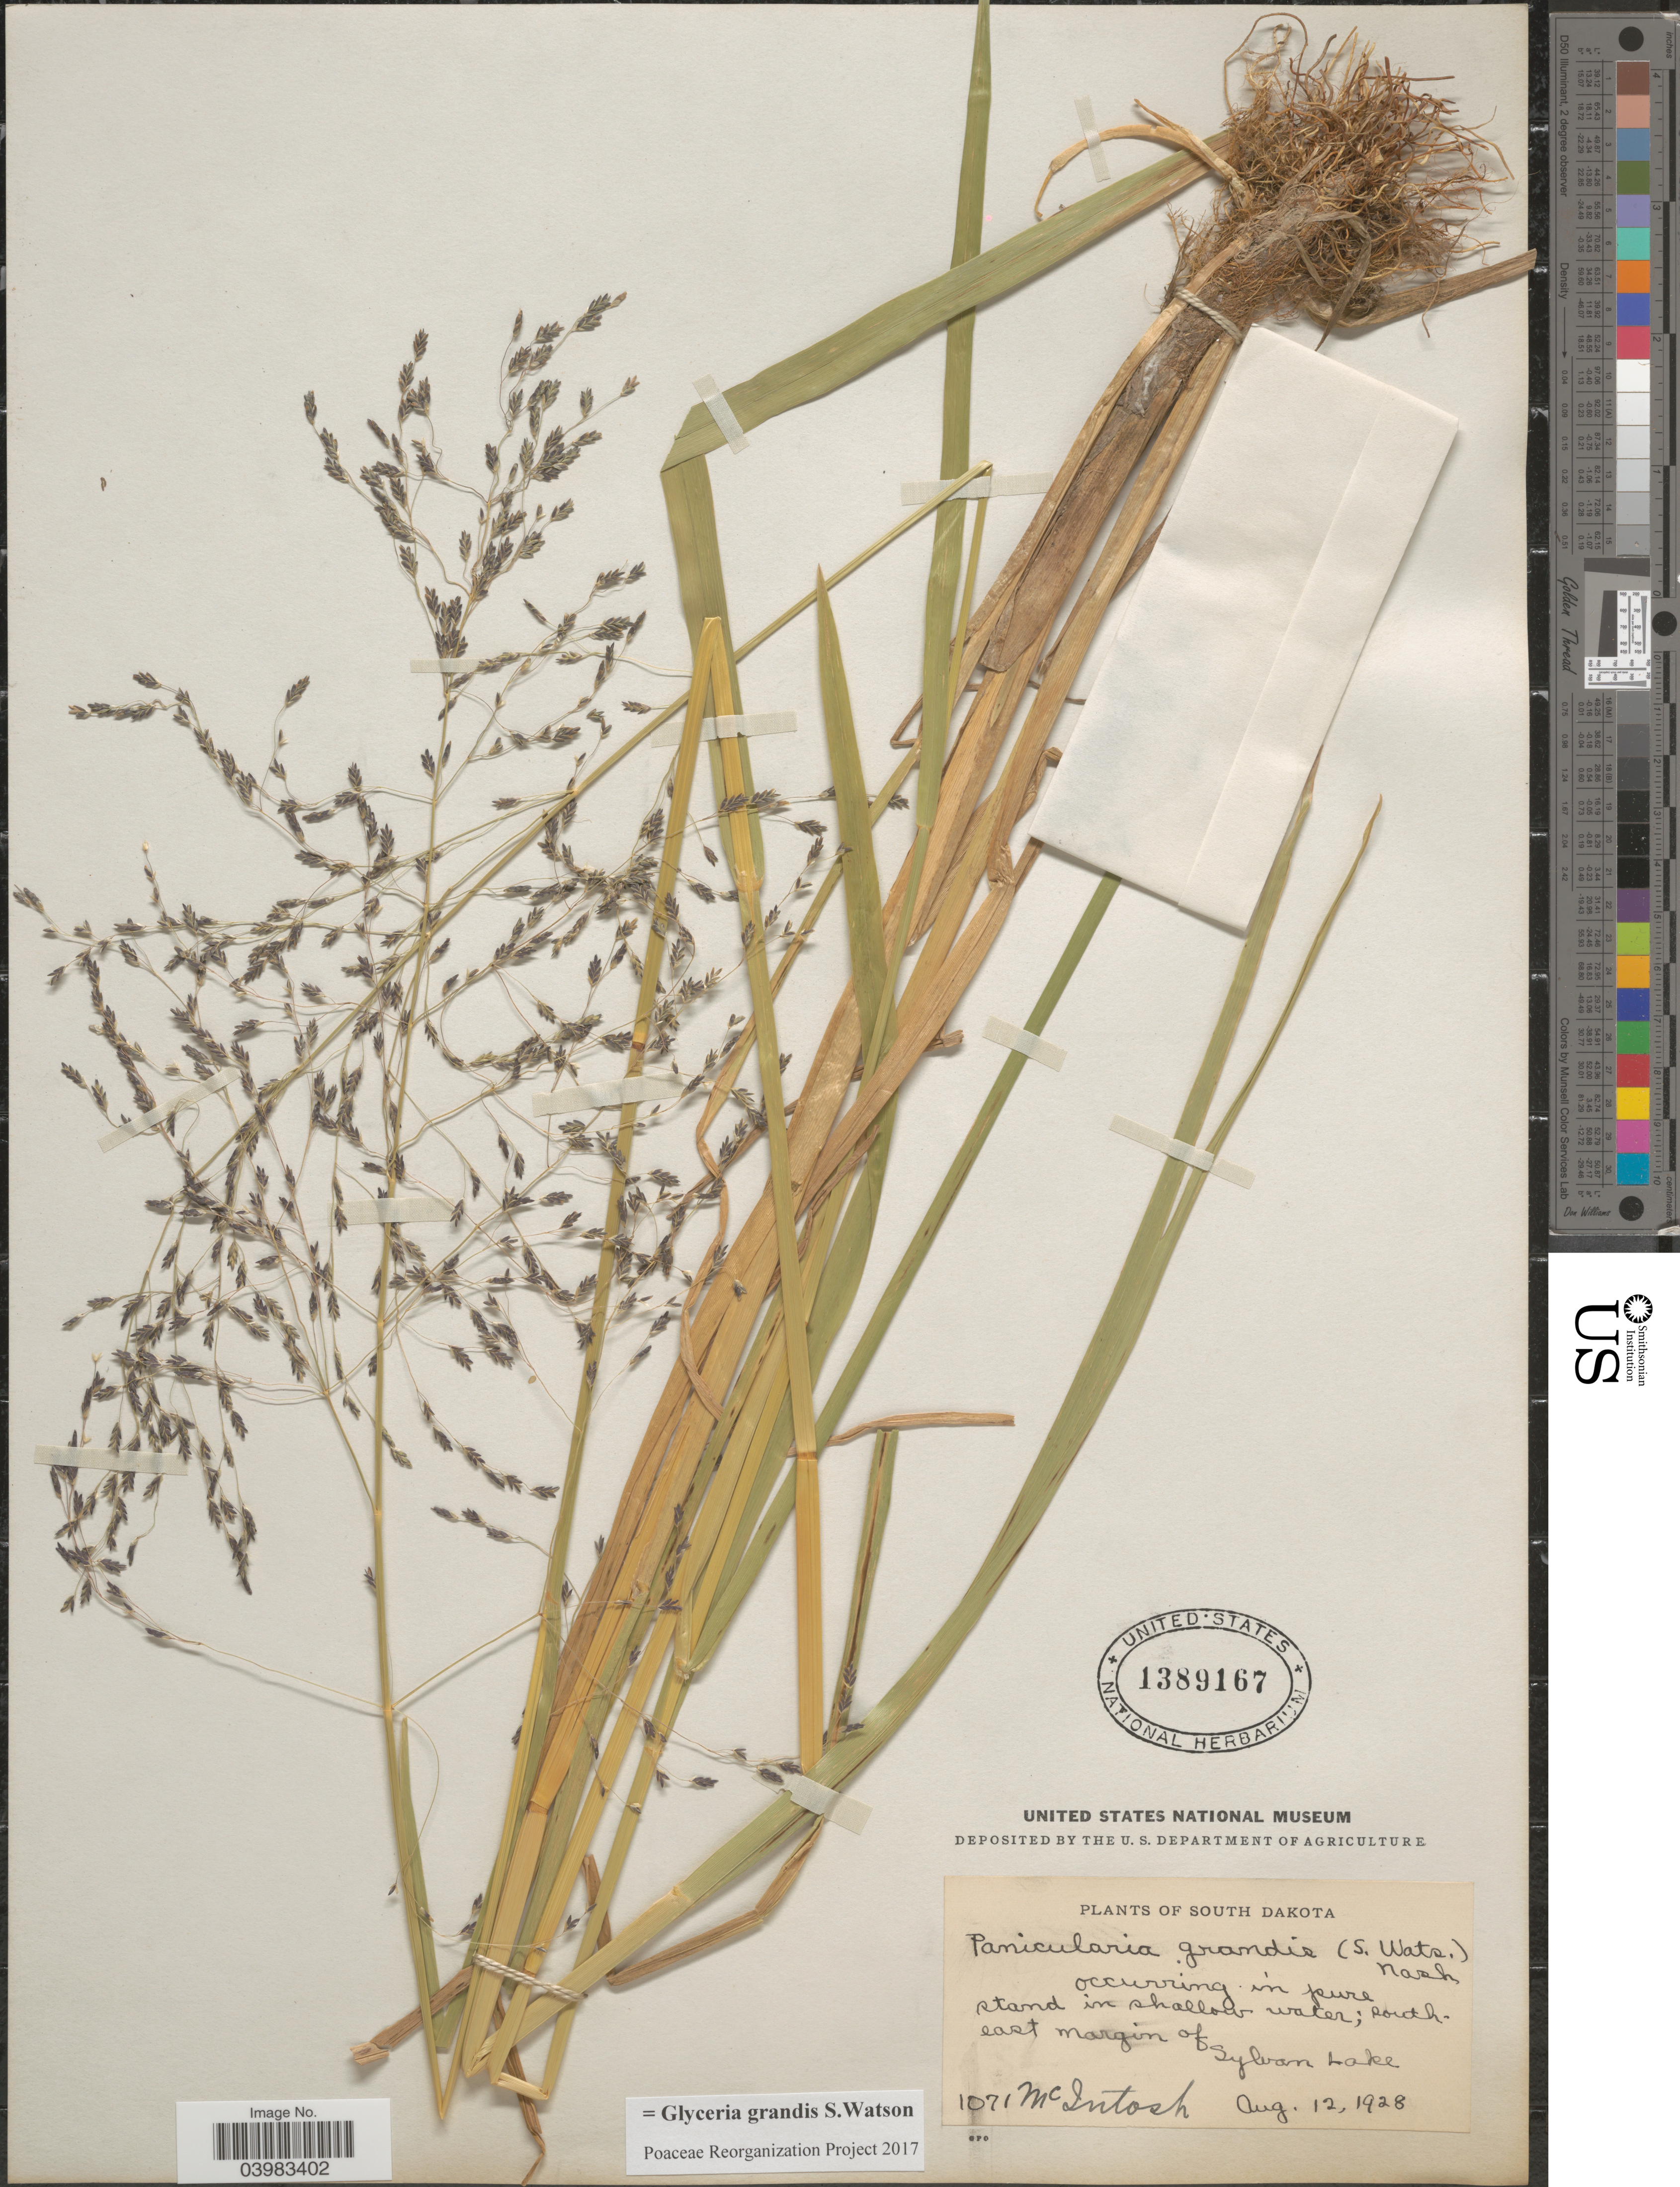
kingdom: Plantae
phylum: Tracheophyta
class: Liliopsida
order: Poales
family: Poaceae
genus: Glyceria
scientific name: Glyceria grandis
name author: S. Watson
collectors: McIntosh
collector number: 1071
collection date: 1928-08-12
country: United States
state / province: South Dakota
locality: South-east margin of Sylvan Lake.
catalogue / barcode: US 1389167